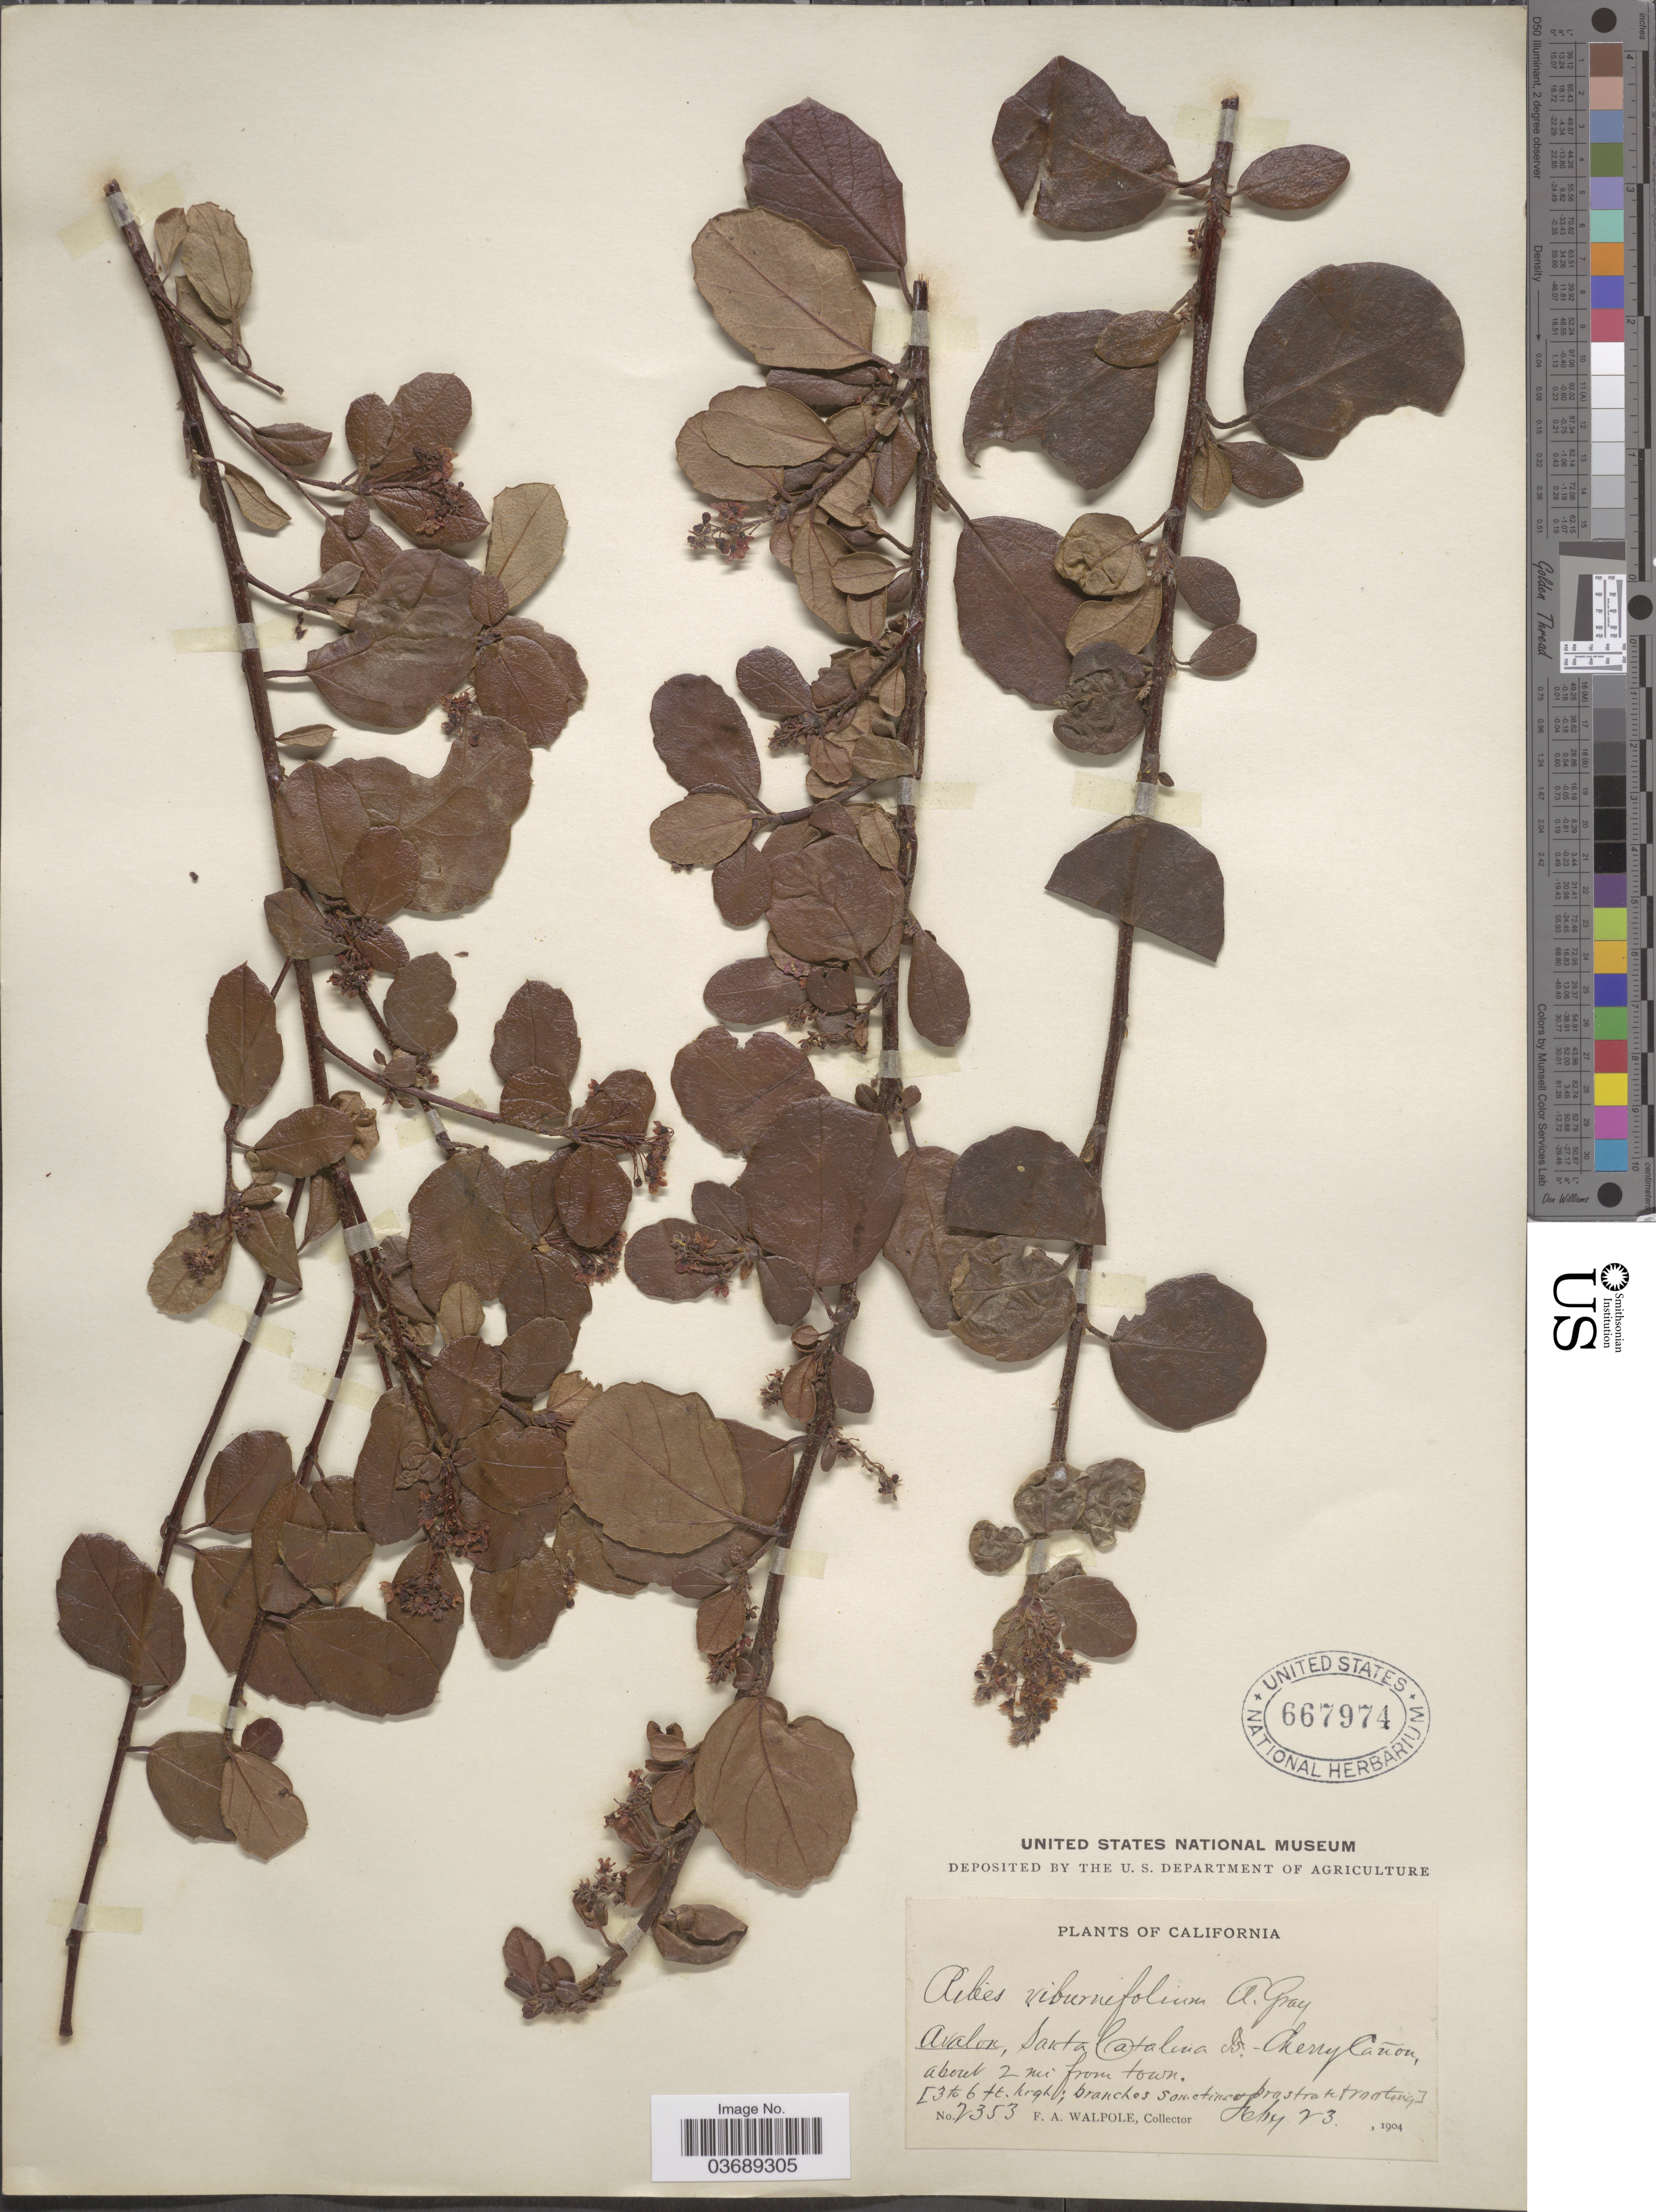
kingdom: Plantae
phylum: Tracheophyta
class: Magnoliopsida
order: Saxifragales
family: Grossulariaceae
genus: Ribes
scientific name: Ribes viburnifolium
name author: A. Gray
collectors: F. Walpole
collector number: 2353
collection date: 1904-02-23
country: United States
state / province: California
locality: Avalon, Santa Catalina Is. Cherry Cañon, about 2 mi from town.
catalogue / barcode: US 667974